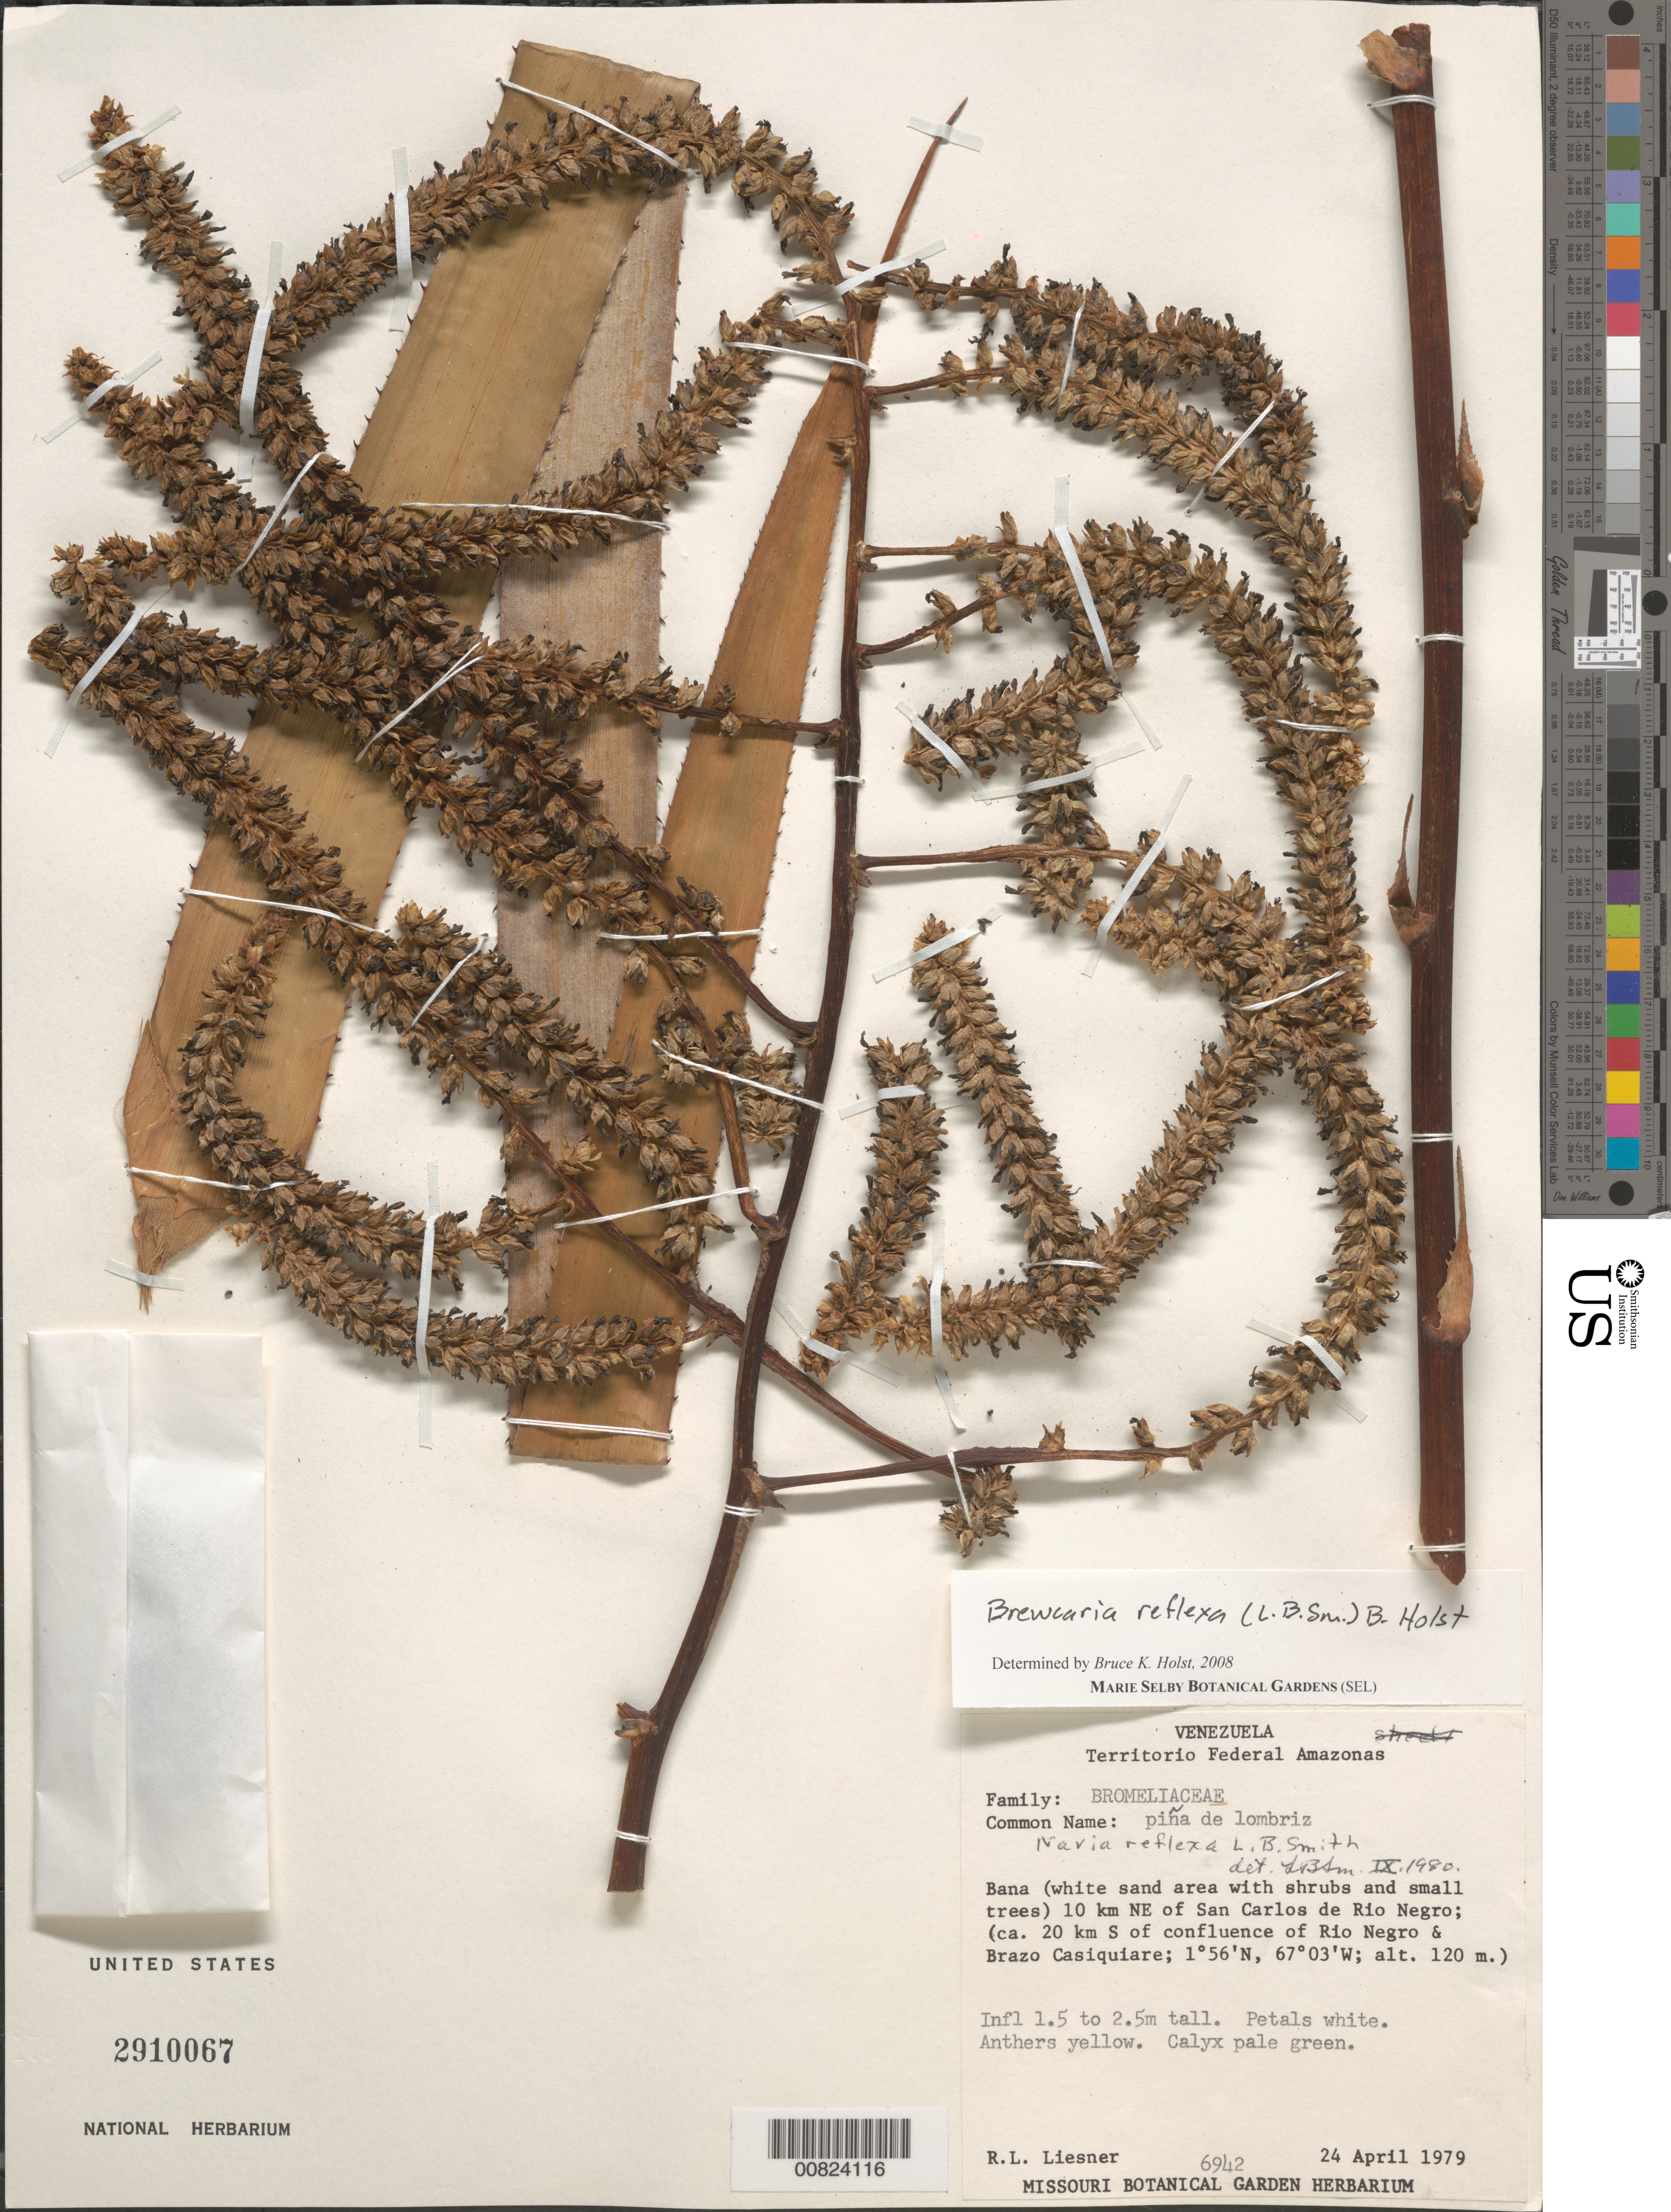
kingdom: Plantae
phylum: Tracheophyta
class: Liliopsida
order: Poales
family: Bromeliaceae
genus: Brewcaria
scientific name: Brewcaria reflexa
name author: (L.B. Sm.) B. Holst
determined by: Holst, Bruce K.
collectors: R. L. Liesner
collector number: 6942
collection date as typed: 24-Apr-79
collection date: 1979-04-24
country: Venezuela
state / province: Amazonas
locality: San Carlos de Río Negro, 10 km NE of; ca 20 km S of confluence of Río Negro and Brazo Casiquiare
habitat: Bana (white sand area with shrubs and small trees)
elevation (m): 120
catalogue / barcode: US 2910067